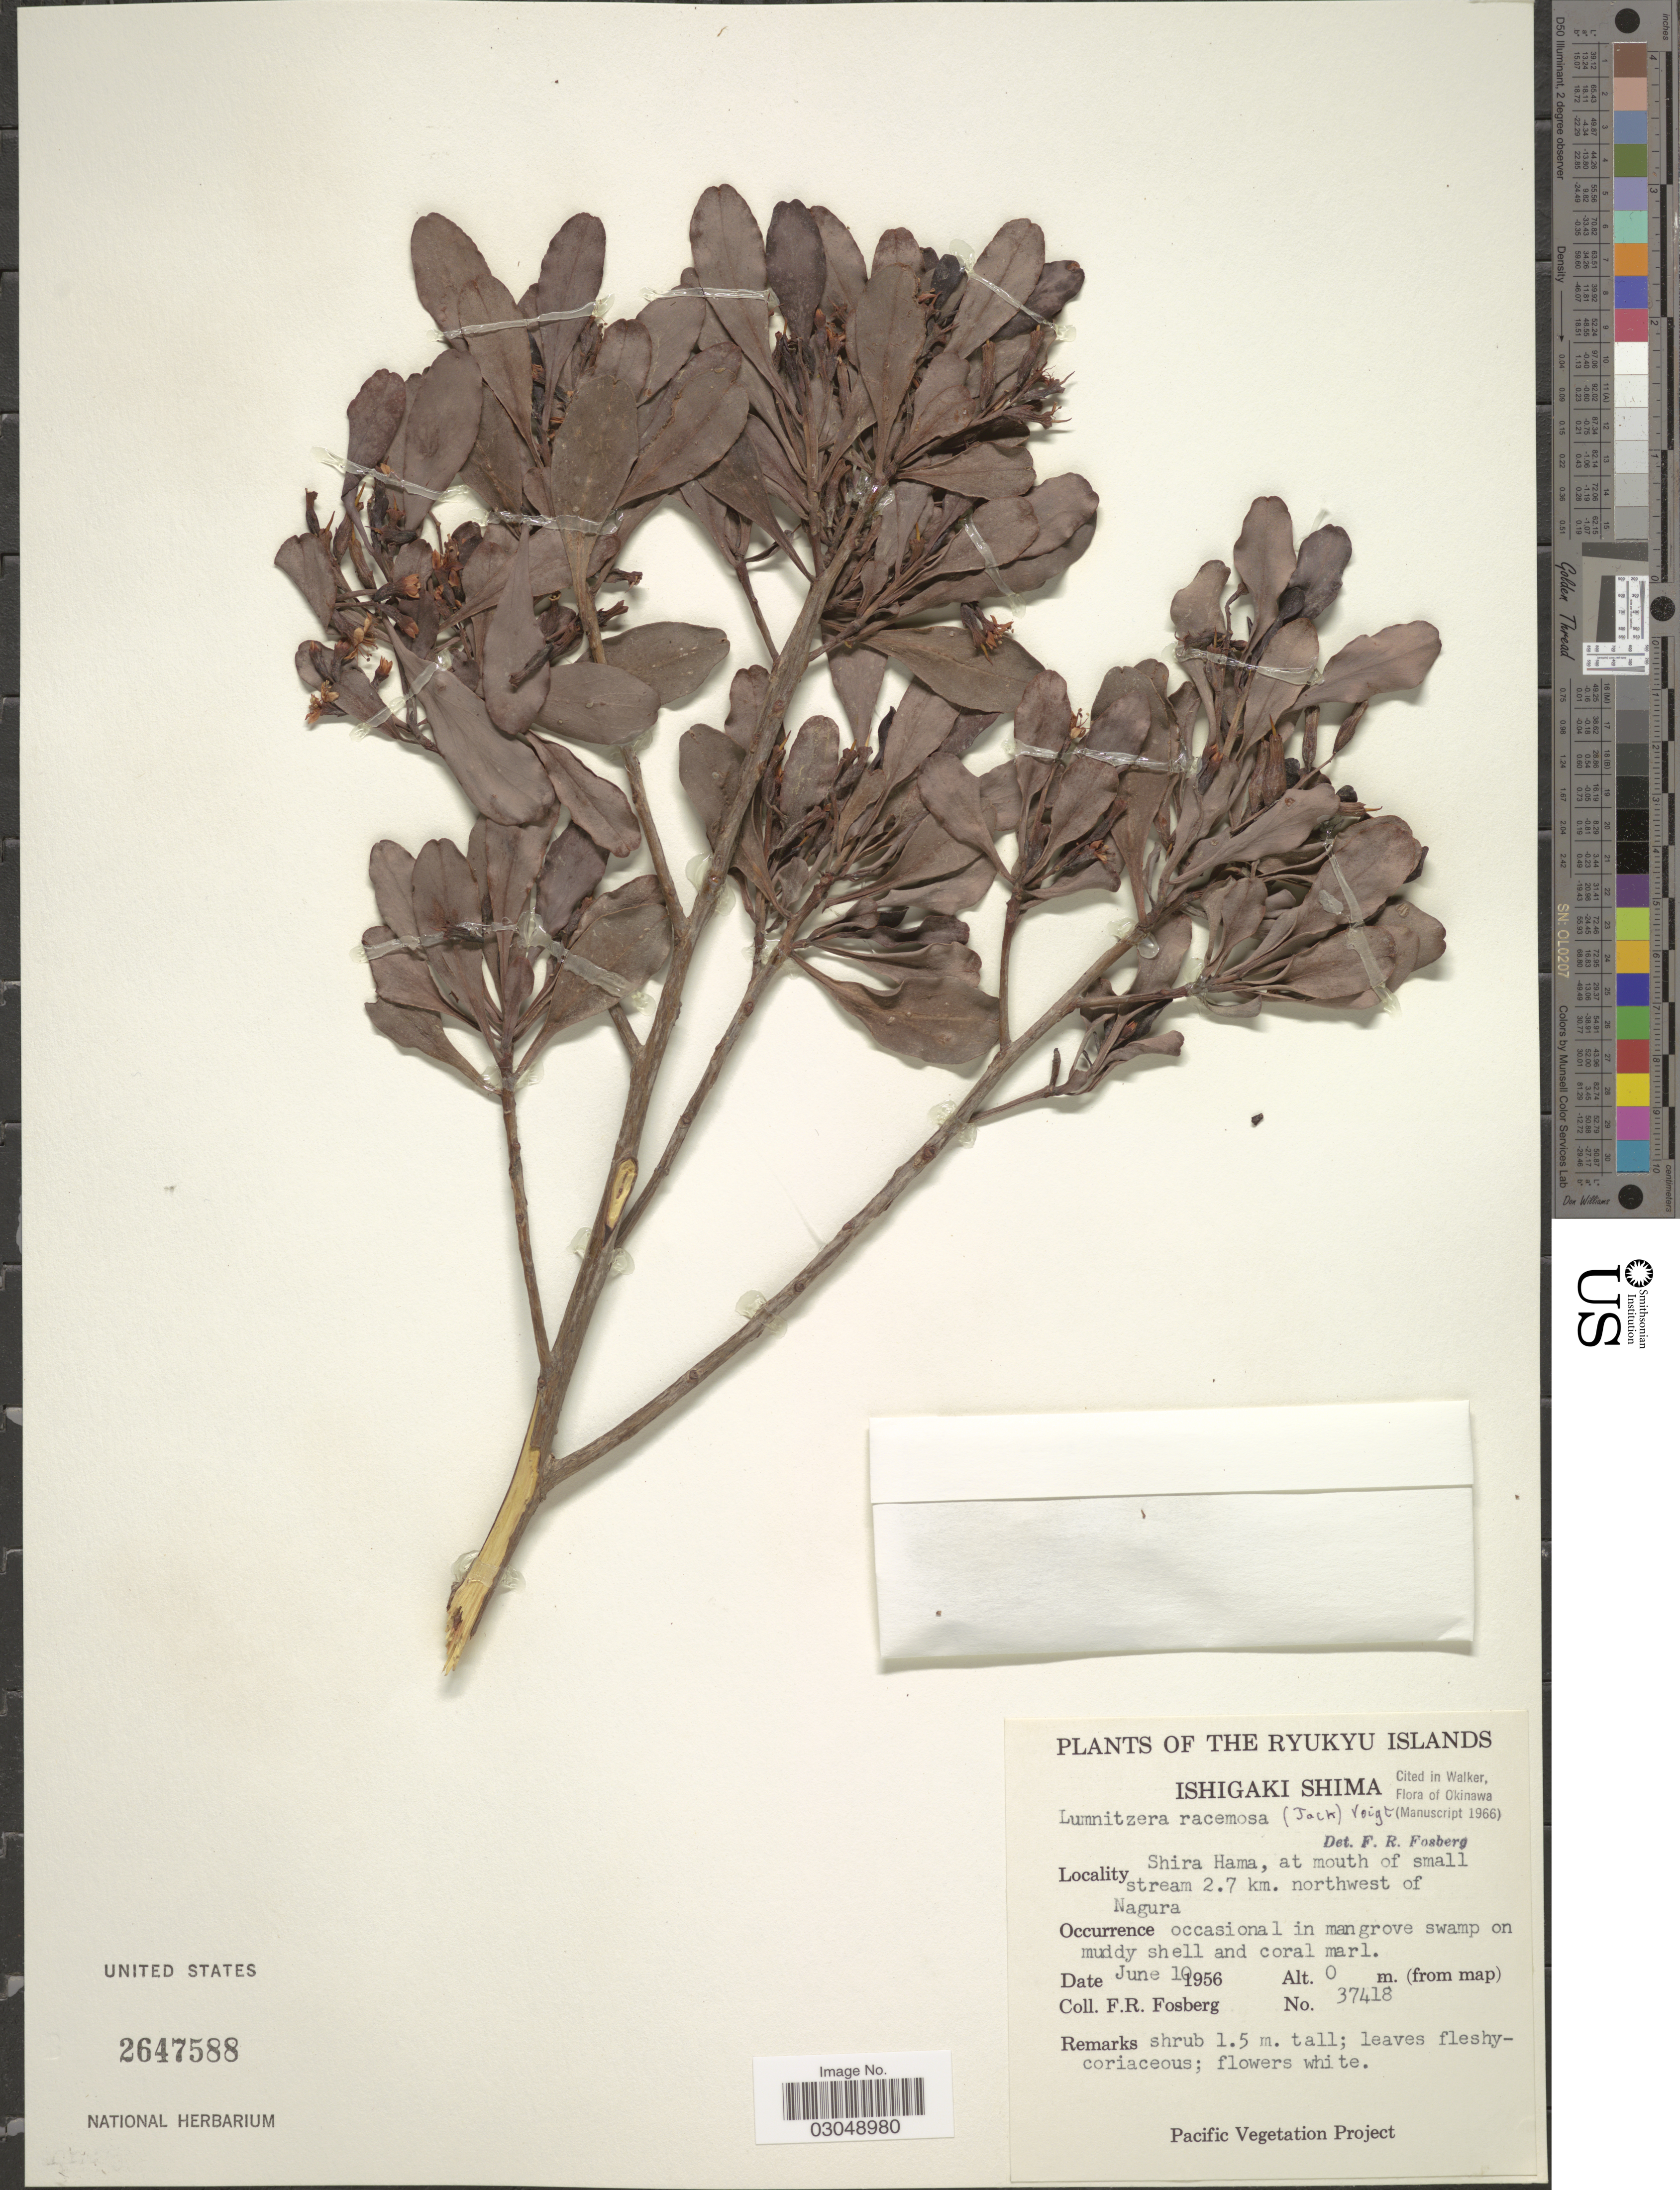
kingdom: Plantae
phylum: Tracheophyta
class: Magnoliopsida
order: Myrtales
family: Combretaceae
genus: Lumnitzera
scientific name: Lumnitzera racemosa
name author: Willd.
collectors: F. R. Fosberg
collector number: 37418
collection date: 1956-06-10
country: Japan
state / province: Okinawa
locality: The Ryukyu Islands, Ishigaki Shima. Shira Hama, at mouth of small stream 2.7 km. northwest of Nagura.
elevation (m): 0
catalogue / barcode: US 2647588